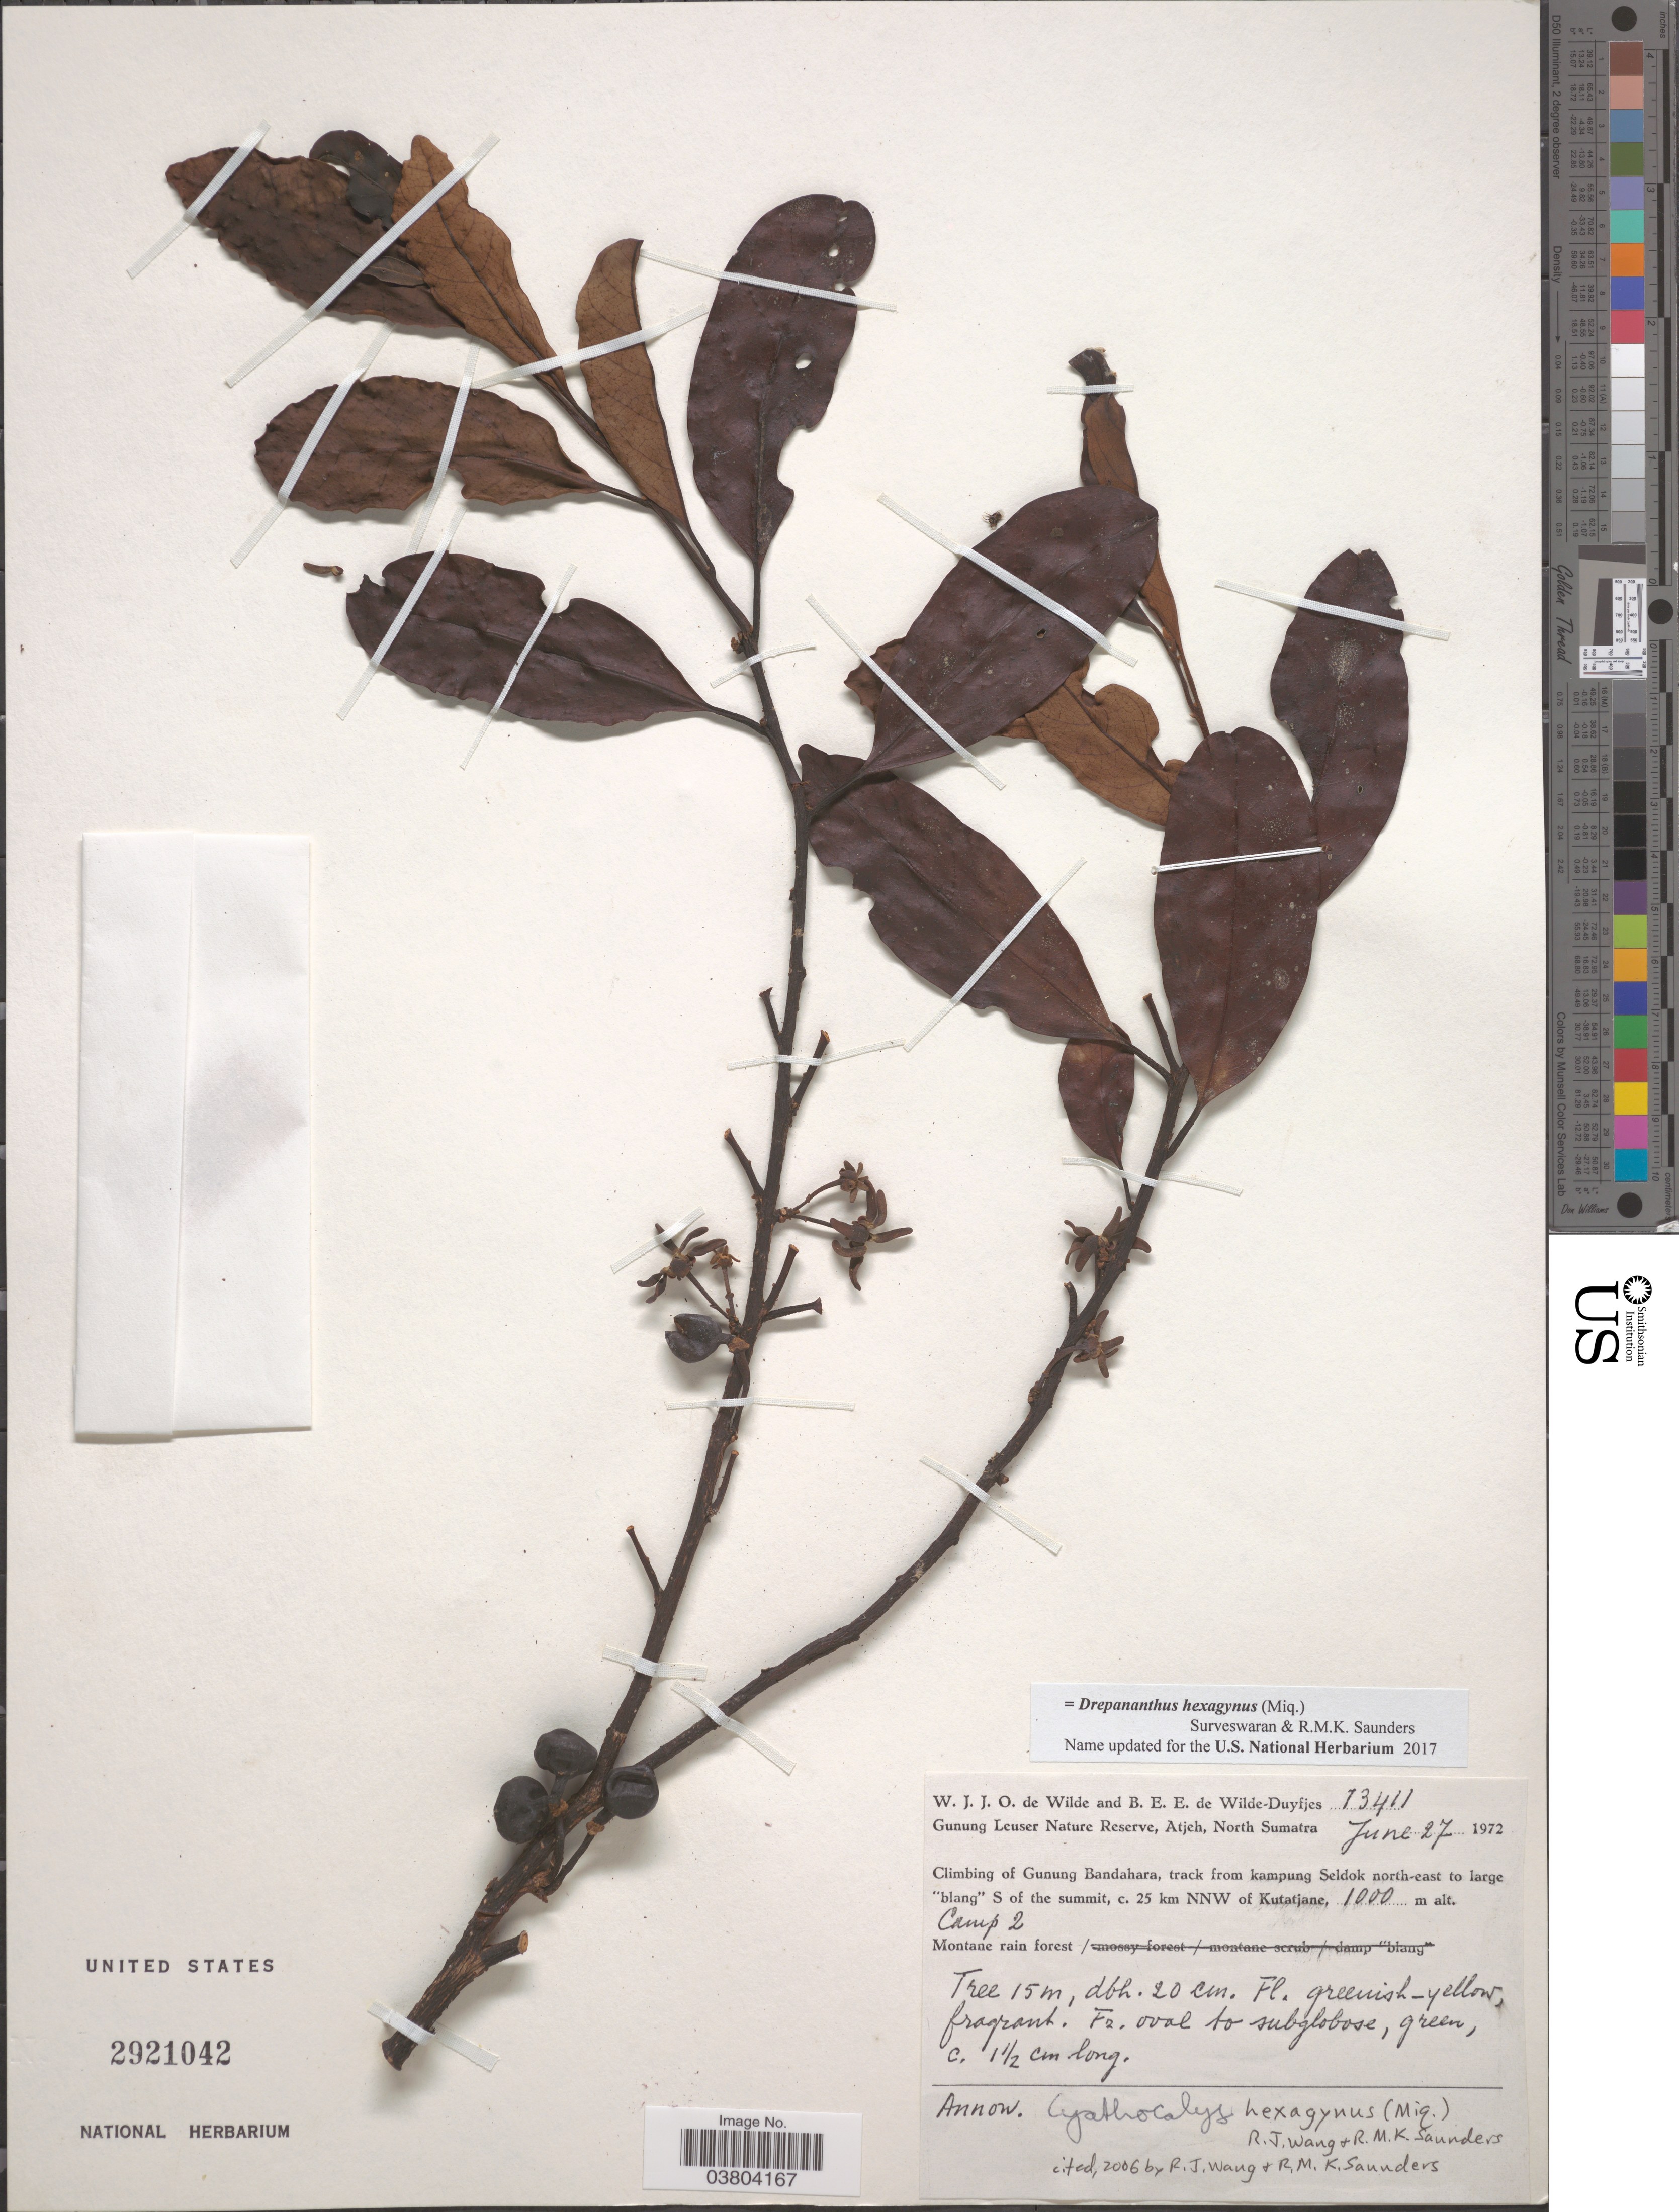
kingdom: Plantae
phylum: Tracheophyta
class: Magnoliopsida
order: Magnoliales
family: Annonaceae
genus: Drepananthus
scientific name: Drepananthus hexagynus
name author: (Miq.) Surveswaran & R.M.K. Saunders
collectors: W. J. de Wilde & B. E. de Wilde-Duyfjes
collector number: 73411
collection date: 1972-06-27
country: Indonesia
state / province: Sumatra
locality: Gunung Leuser Nature Reserve, Atjeh, North Sumatra. Climbing Gunung Bandahara, track from kampung Seldok north-east to large "blang" S of the summit, c. 25 km NNW of Kutatjane. Camp 2.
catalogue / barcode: US 2921042